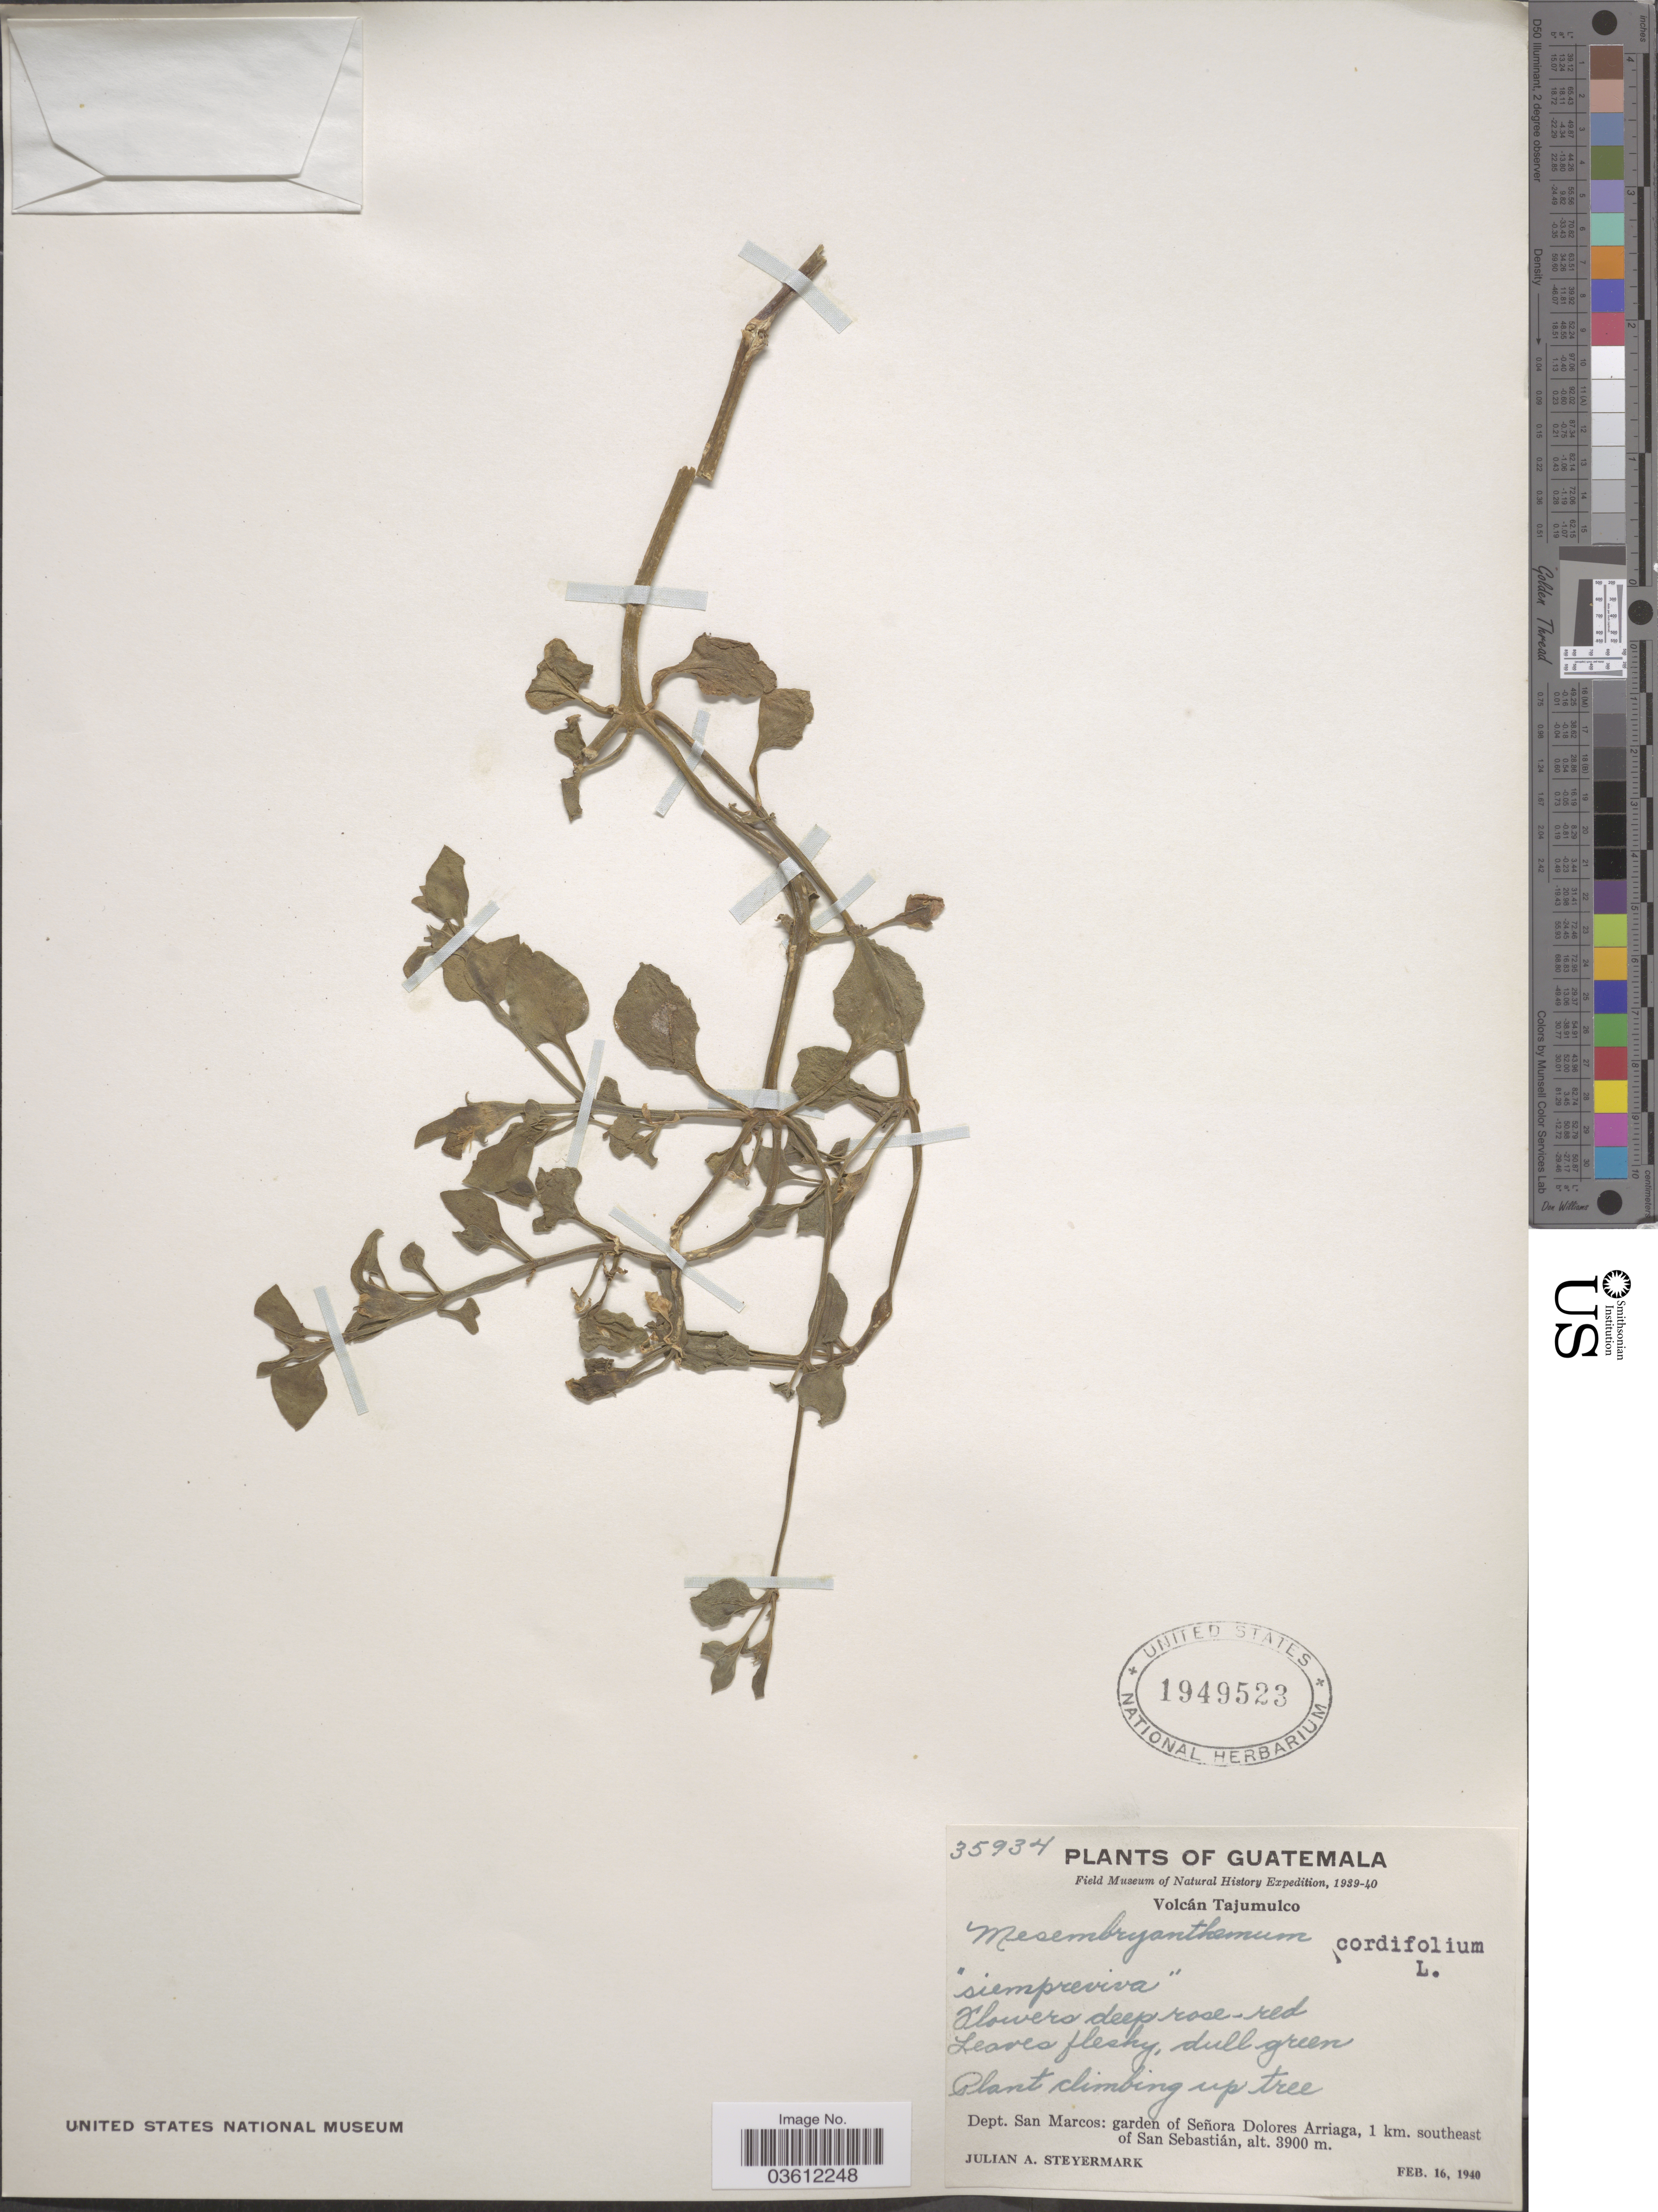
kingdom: Plantae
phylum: Tracheophyta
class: Magnoliopsida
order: Caryophyllales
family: Aizoaceae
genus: Mesembryanthemum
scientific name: Mesembryanthemum cordifolium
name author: L. f.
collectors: J. Steyermark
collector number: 35934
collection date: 1940-02-16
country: Guatemala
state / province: San Marcos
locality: Volcán Tajumulco. Dept. San Marcos: garden of Señora Dolores Arriaga, 1 km. southeast of San Sebastián.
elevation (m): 3900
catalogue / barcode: US 1949523